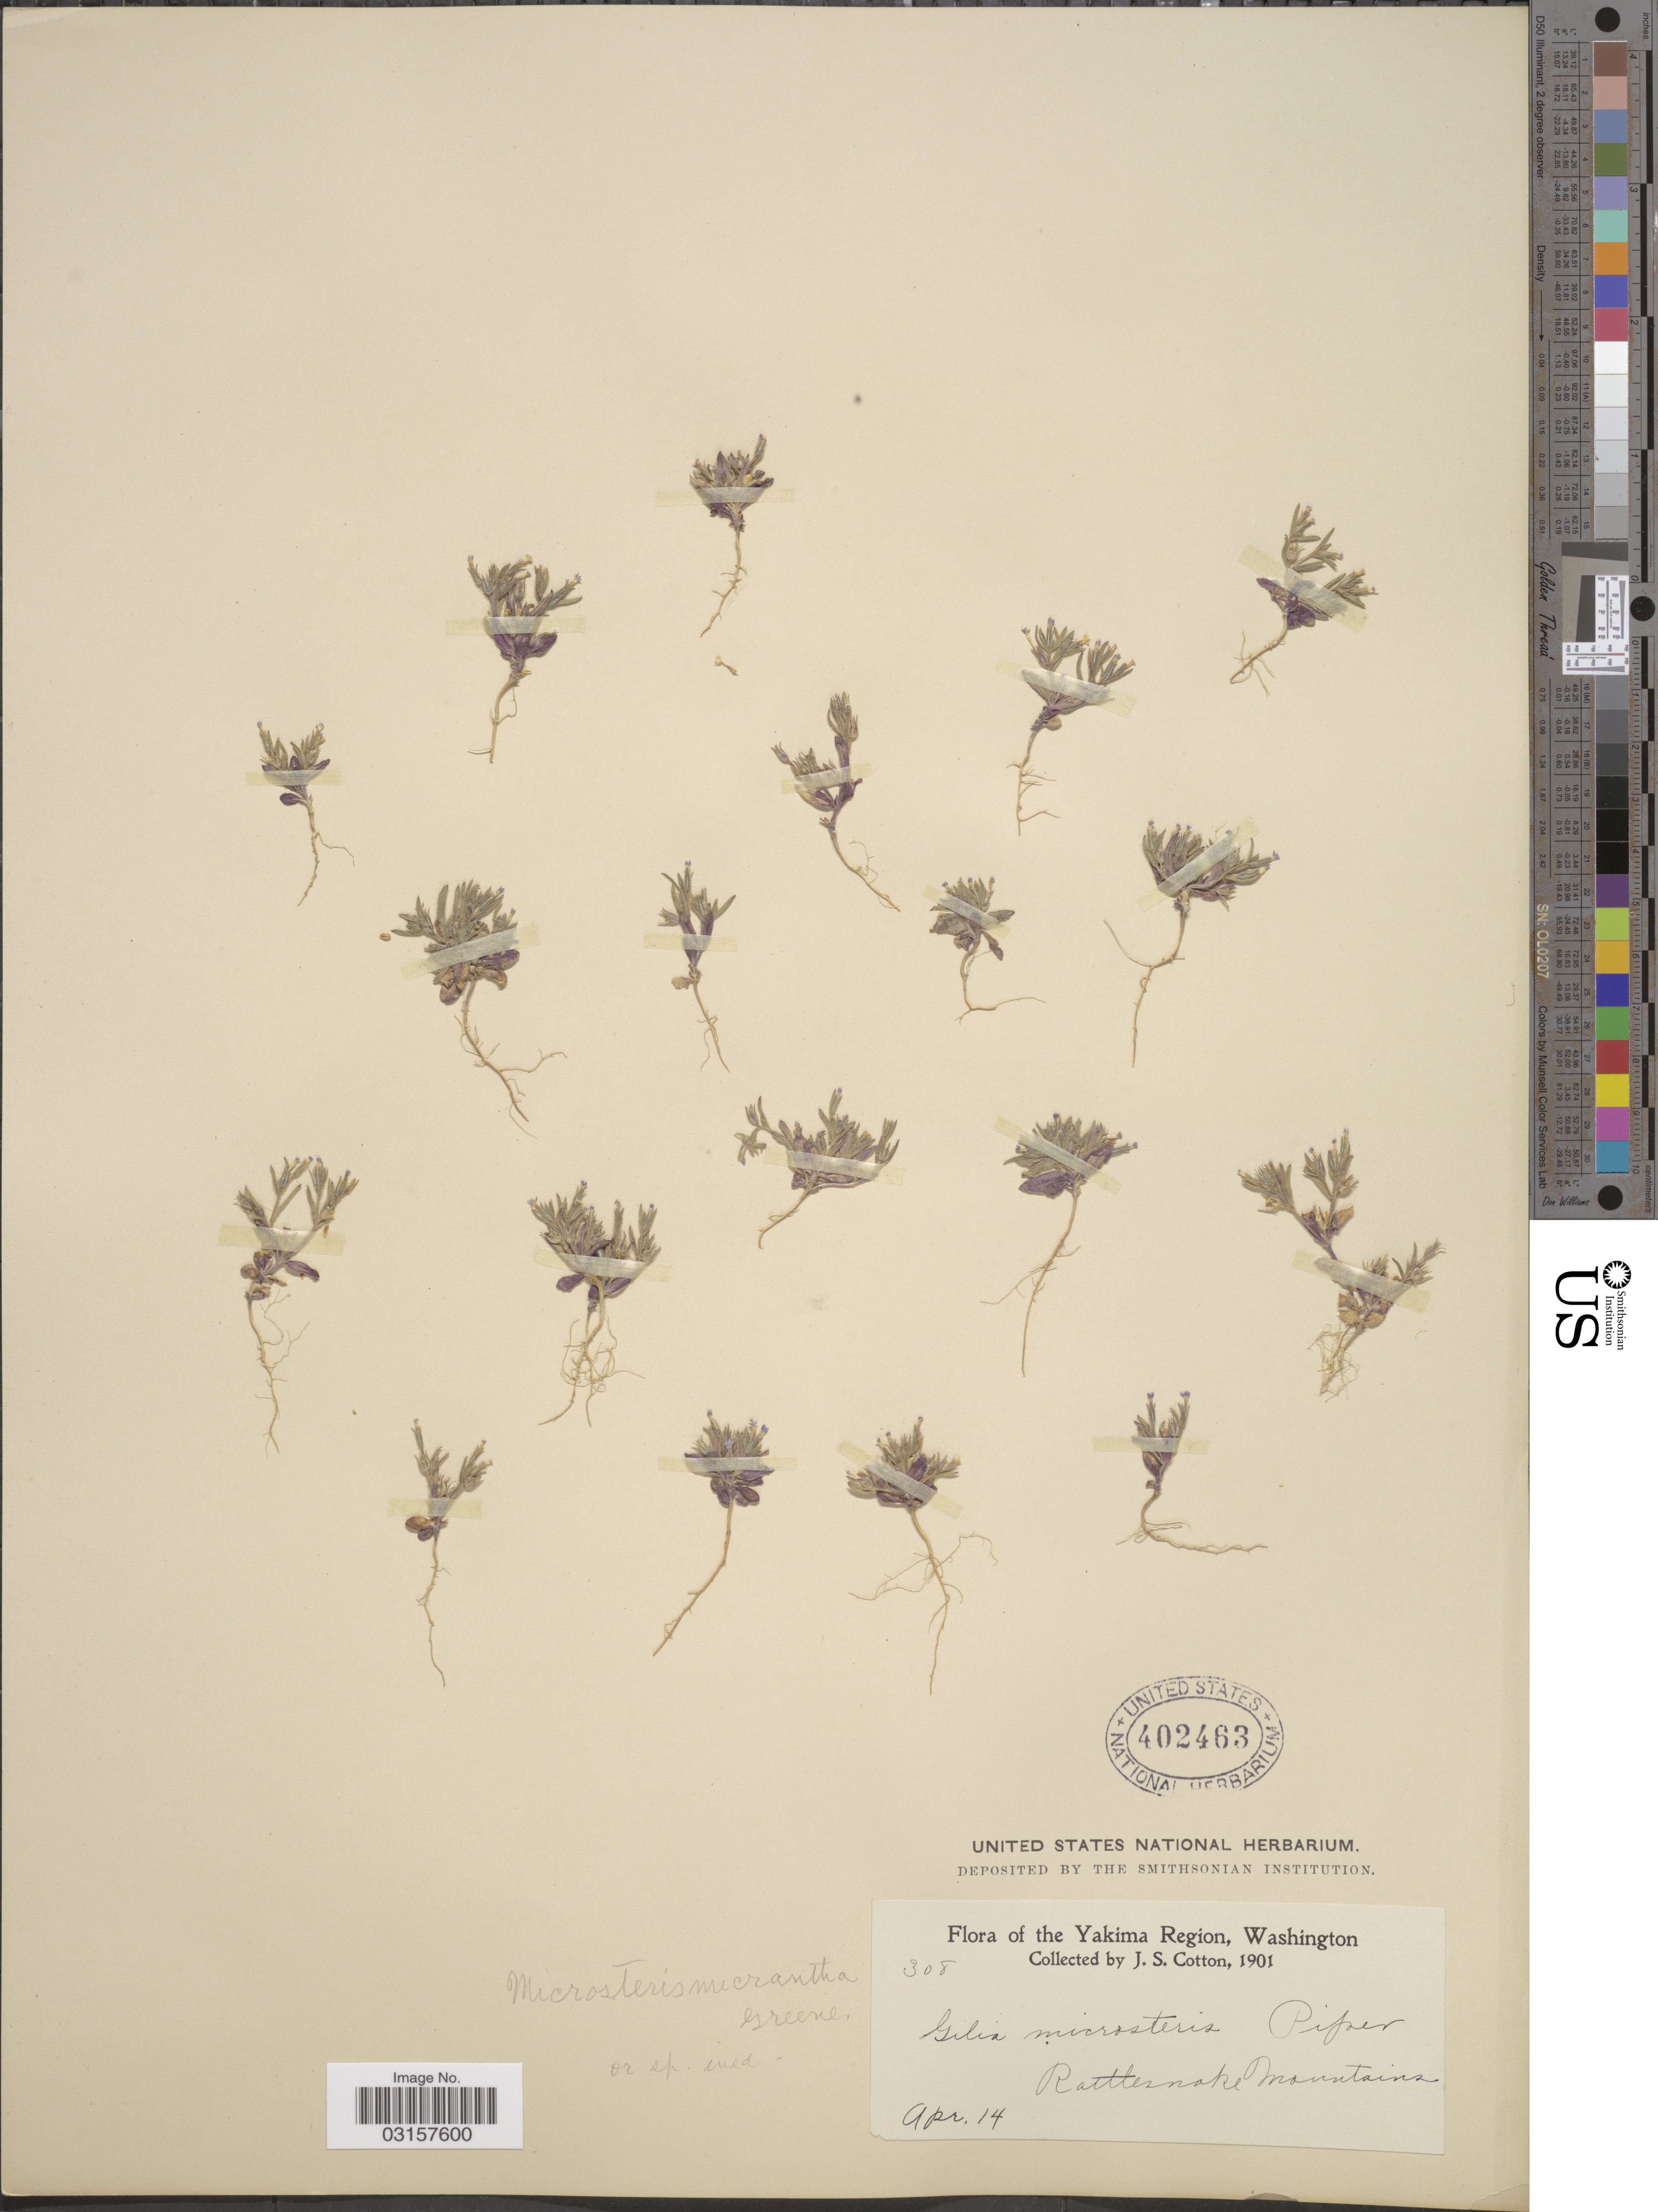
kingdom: Plantae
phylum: Tracheophyta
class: Magnoliopsida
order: Ericales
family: Polemoniaceae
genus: Microsteris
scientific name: Microsteris gracilis var. gracilis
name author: (Hook.) Greene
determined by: (US) Smithsonian Institution - National Museum of Natural History - Department of Botany (UNITED STATES)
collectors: J. S. Cotton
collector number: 308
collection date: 1901-04-14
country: United States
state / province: Washington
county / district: Yakima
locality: Yakima Region, Rattlesnake Mountains.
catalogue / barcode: US 402463